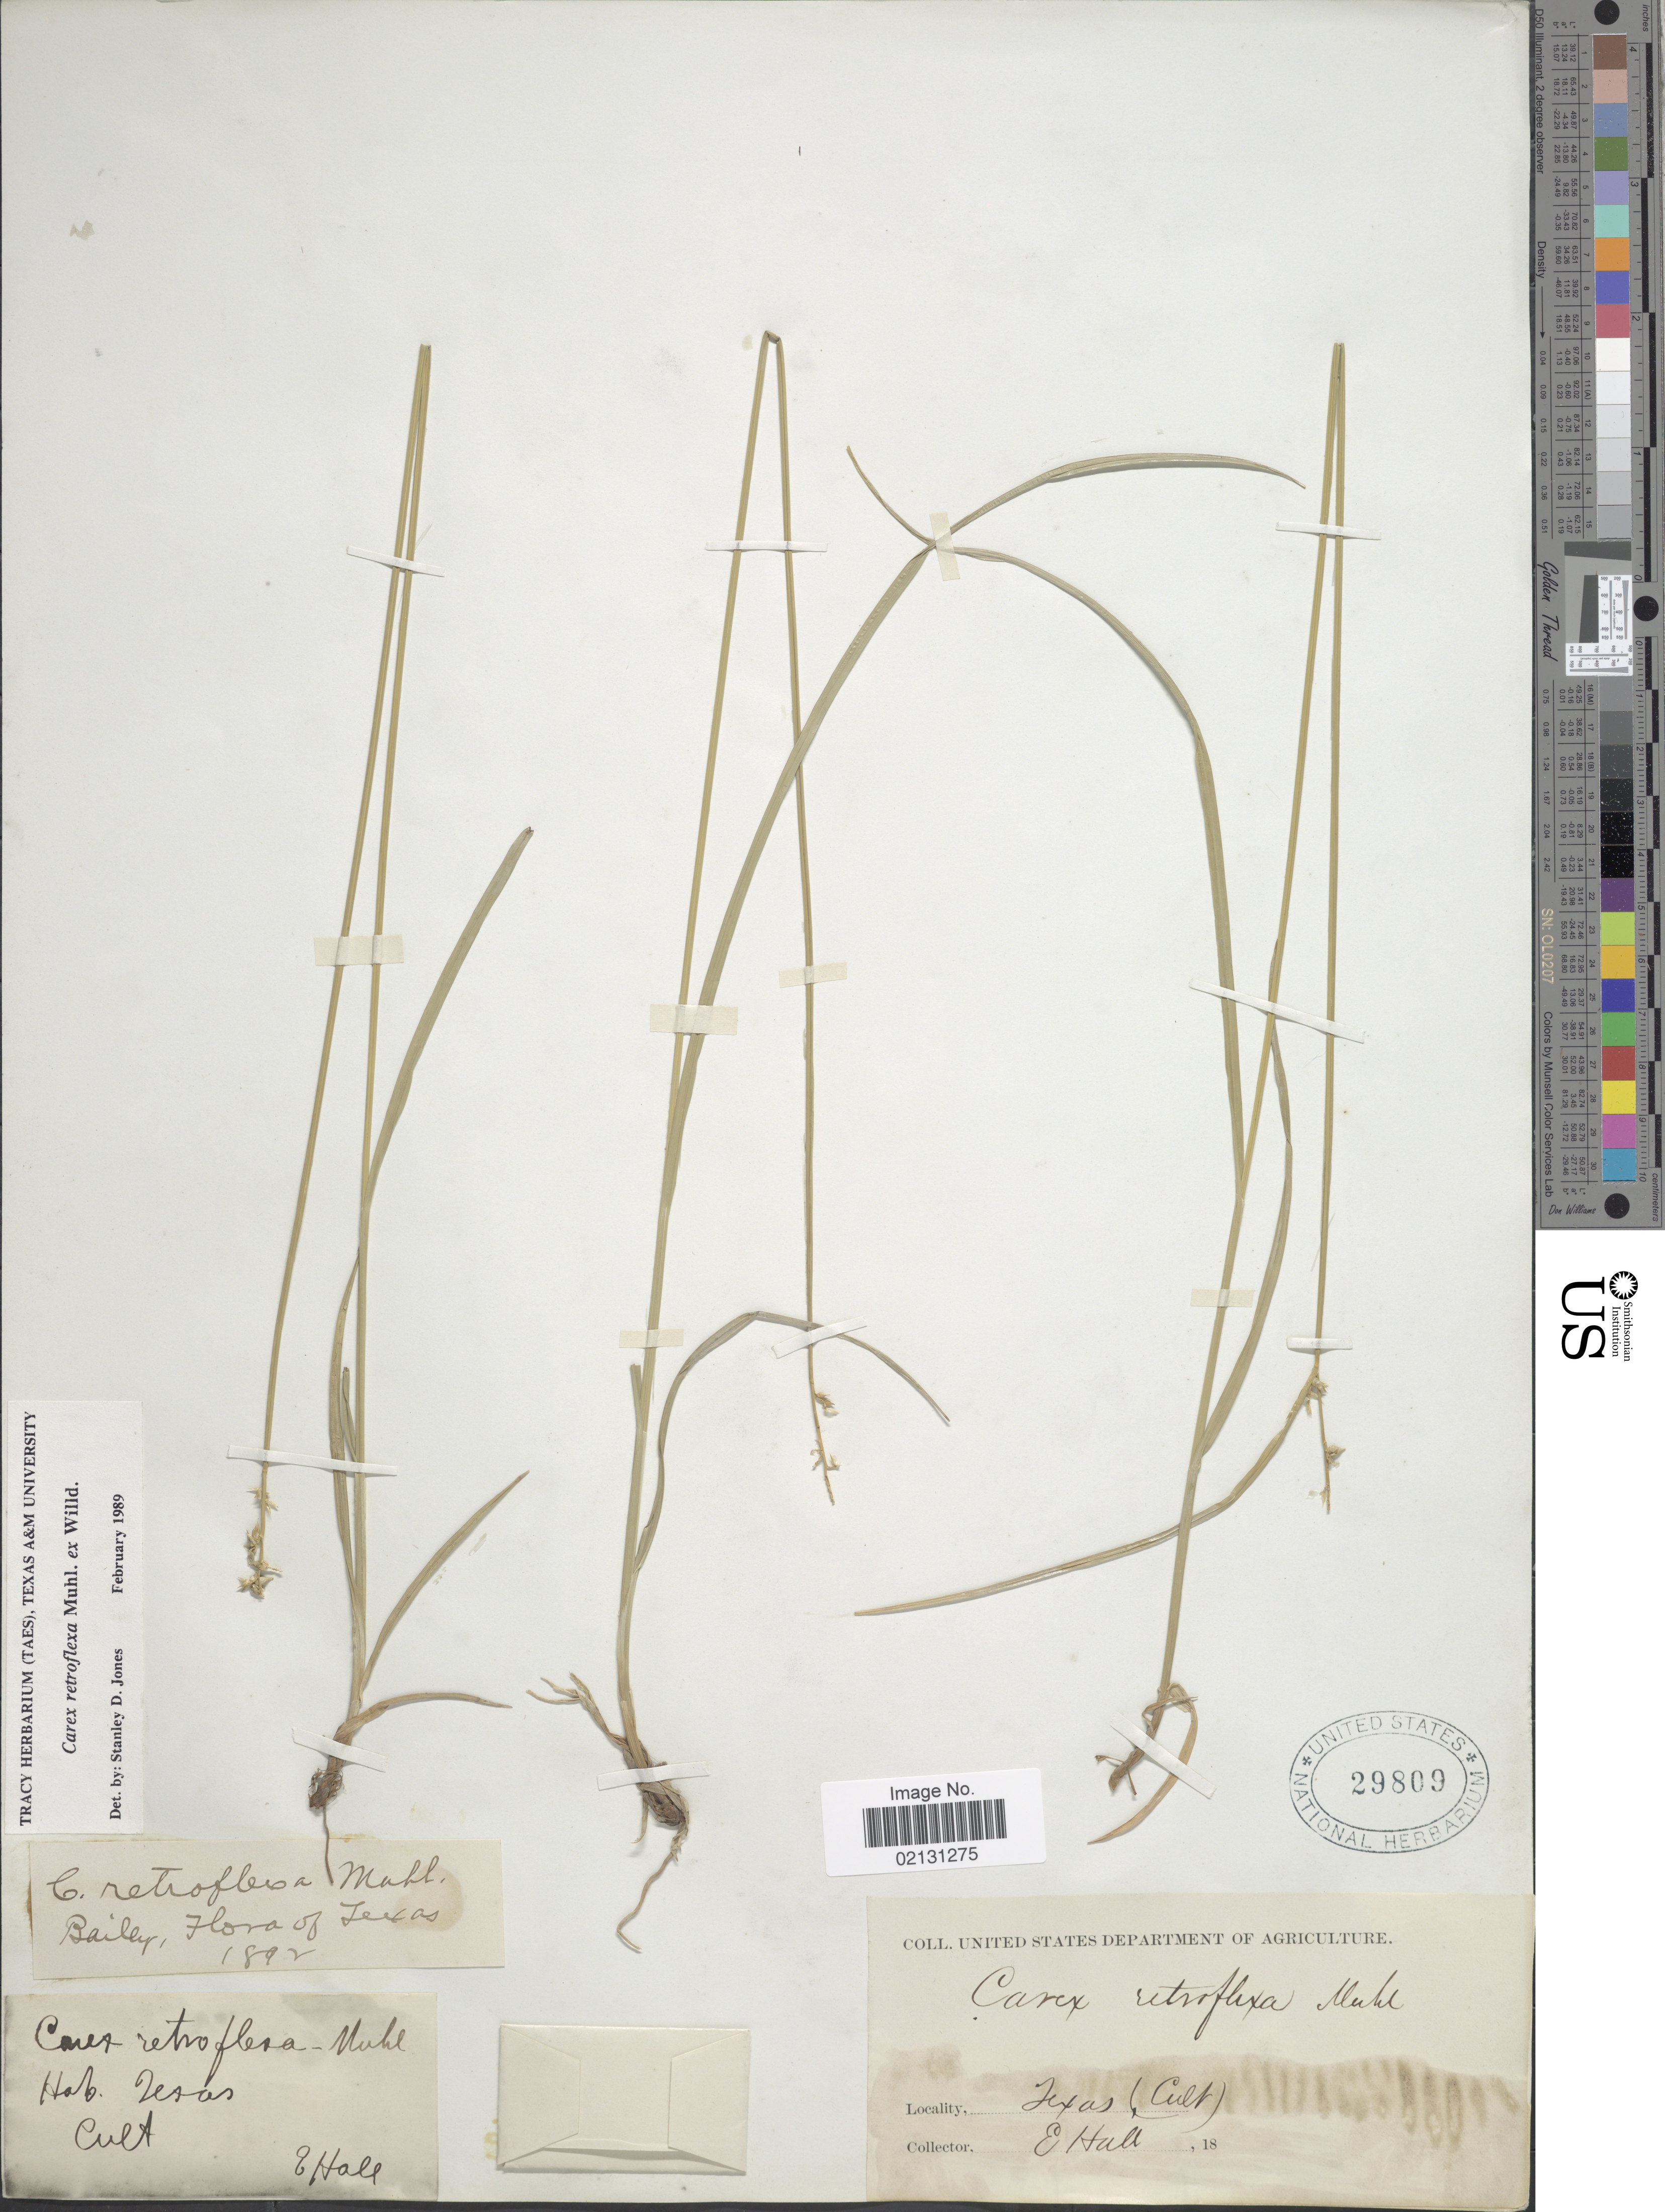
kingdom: Plantae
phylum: Tracheophyta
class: Liliopsida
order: Poales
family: Cyperaceae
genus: Carex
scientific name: Carex retroflexa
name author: Muhl. ex Willd.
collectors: E. Hall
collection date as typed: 18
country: United States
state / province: Texas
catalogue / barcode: US 29809